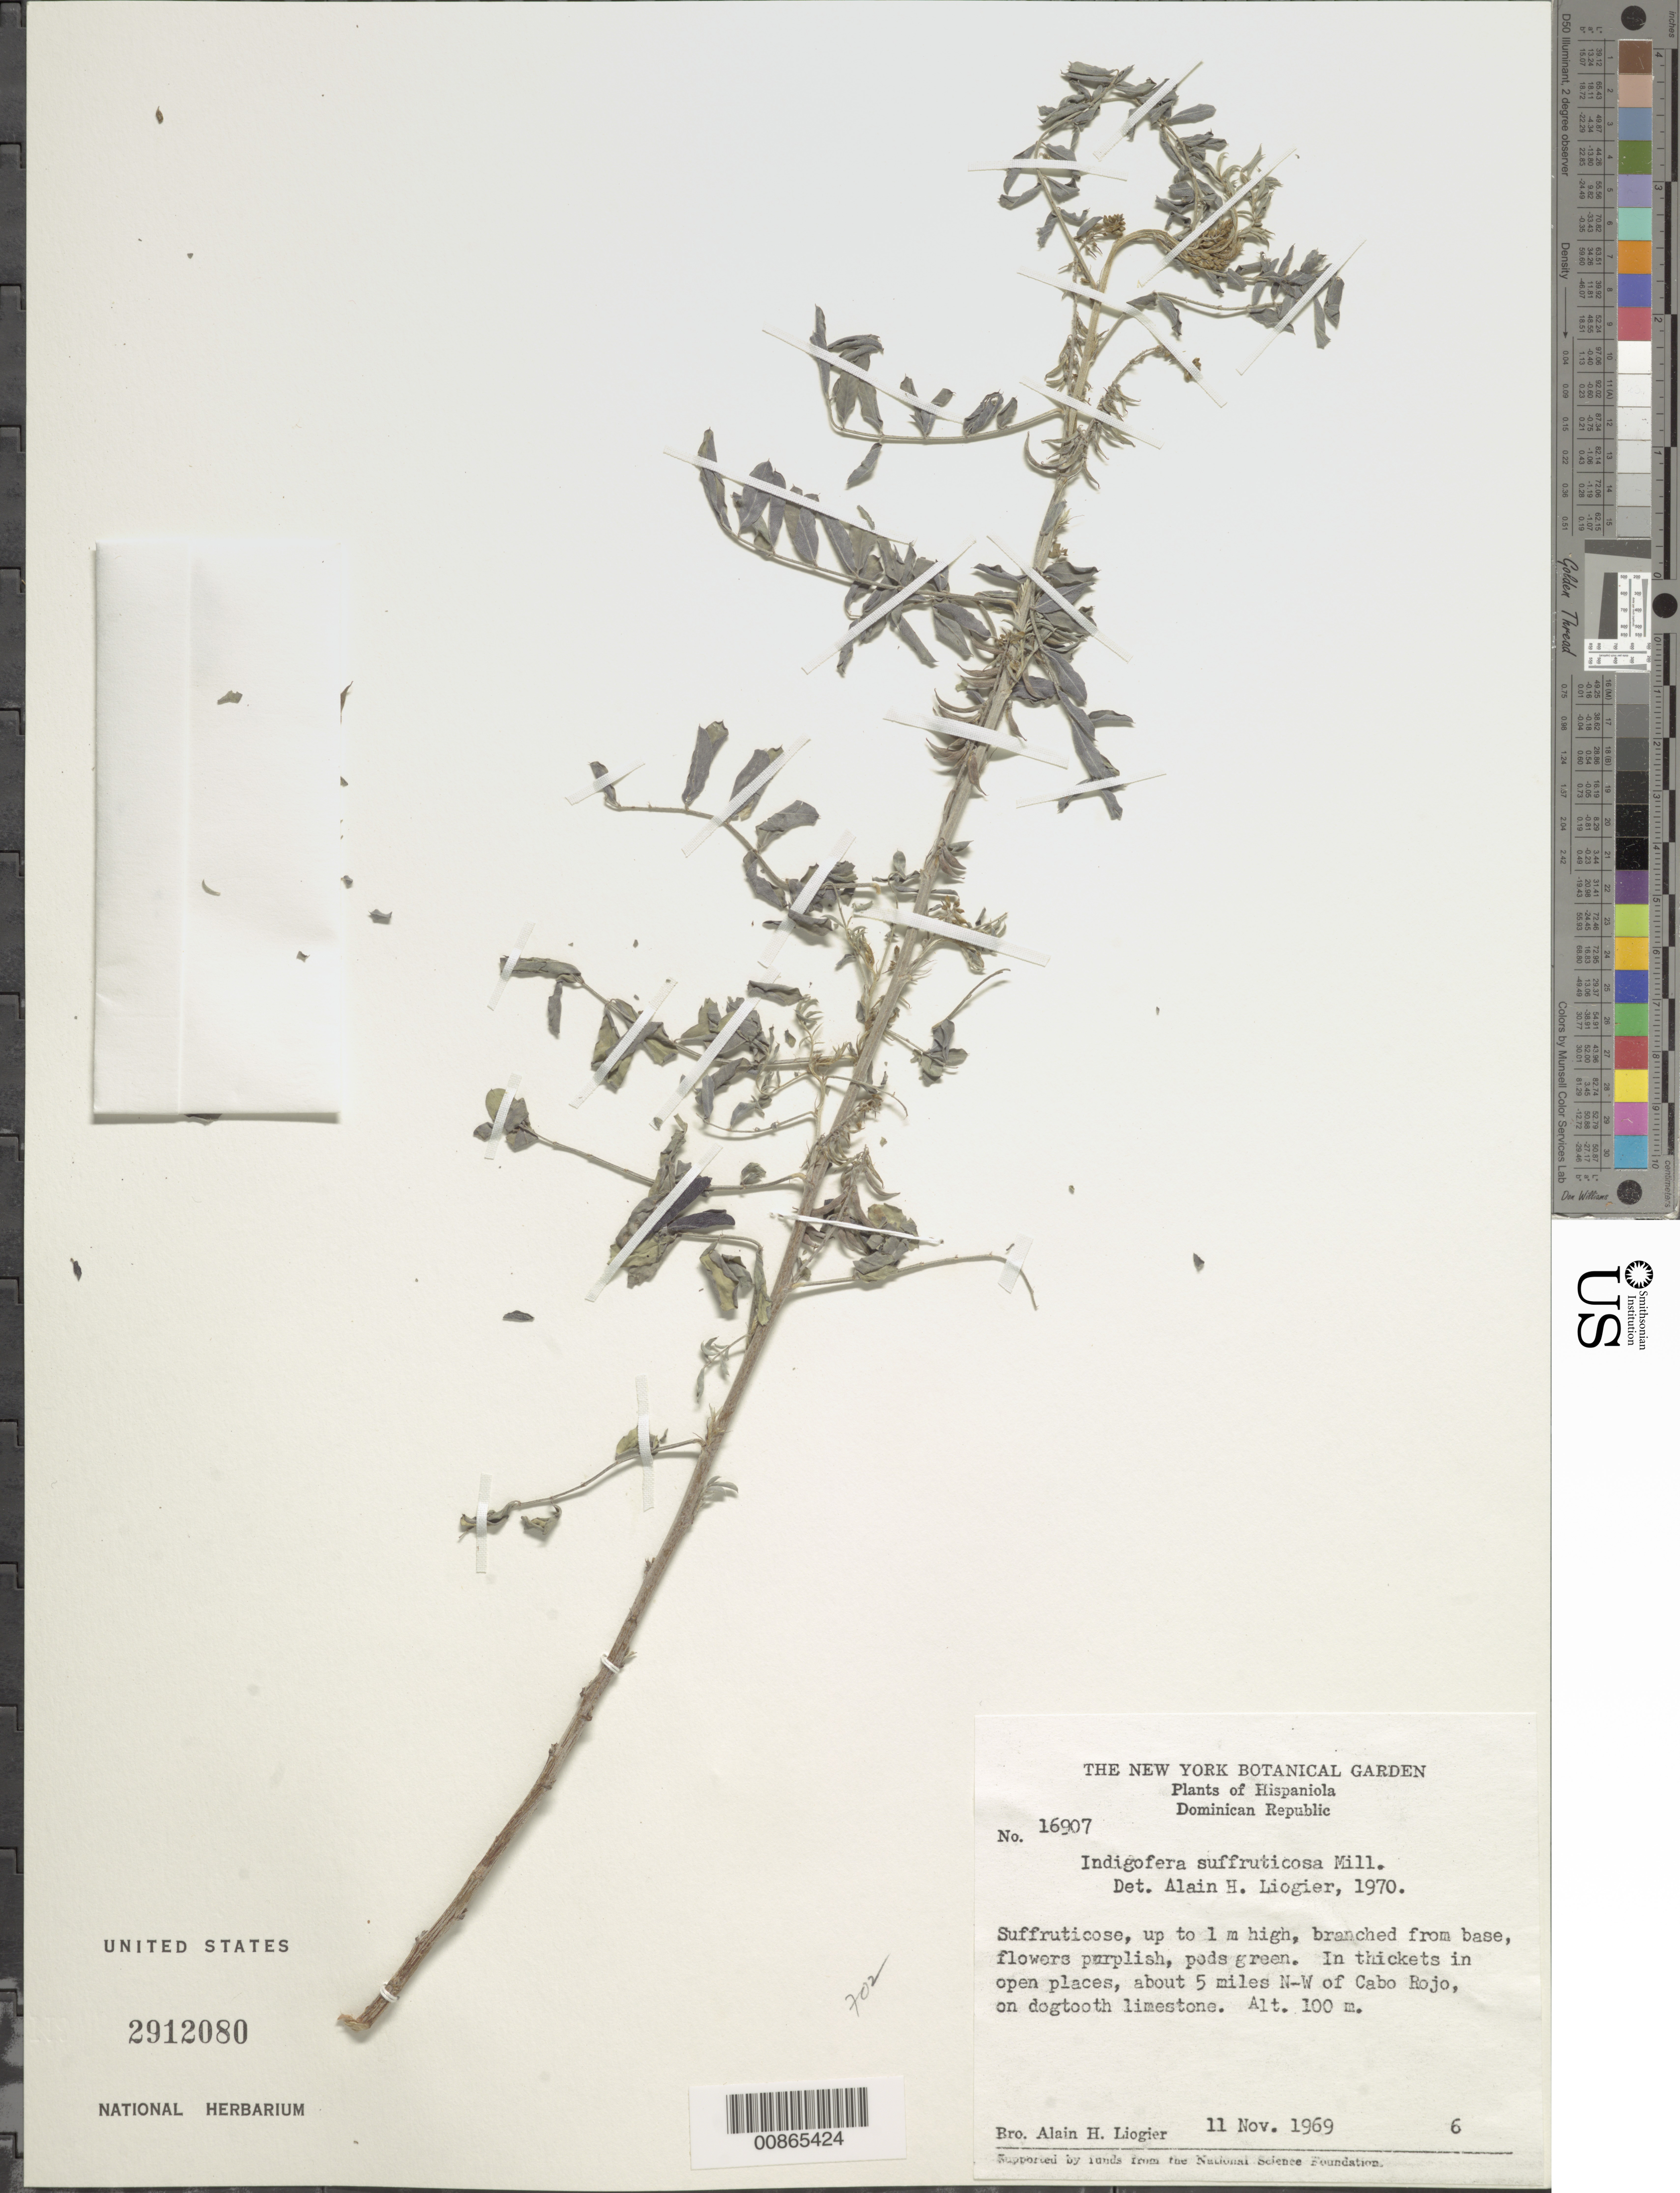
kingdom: Plantae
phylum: Tracheophyta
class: Magnoliopsida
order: Fabales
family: Fabaceae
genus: Indigofera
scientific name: Indigofera suffruticosa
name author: Mill.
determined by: Liogier, Alain H.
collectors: A. H. Liogier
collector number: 16907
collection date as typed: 11 Nov 1969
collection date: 1969-11-11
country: Dominican Republic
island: Hispaniola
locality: About 5 miles NW of Cabo Rojo.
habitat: In thickets in open places. On dogtooth limestone.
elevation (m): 100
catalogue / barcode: US 2912080